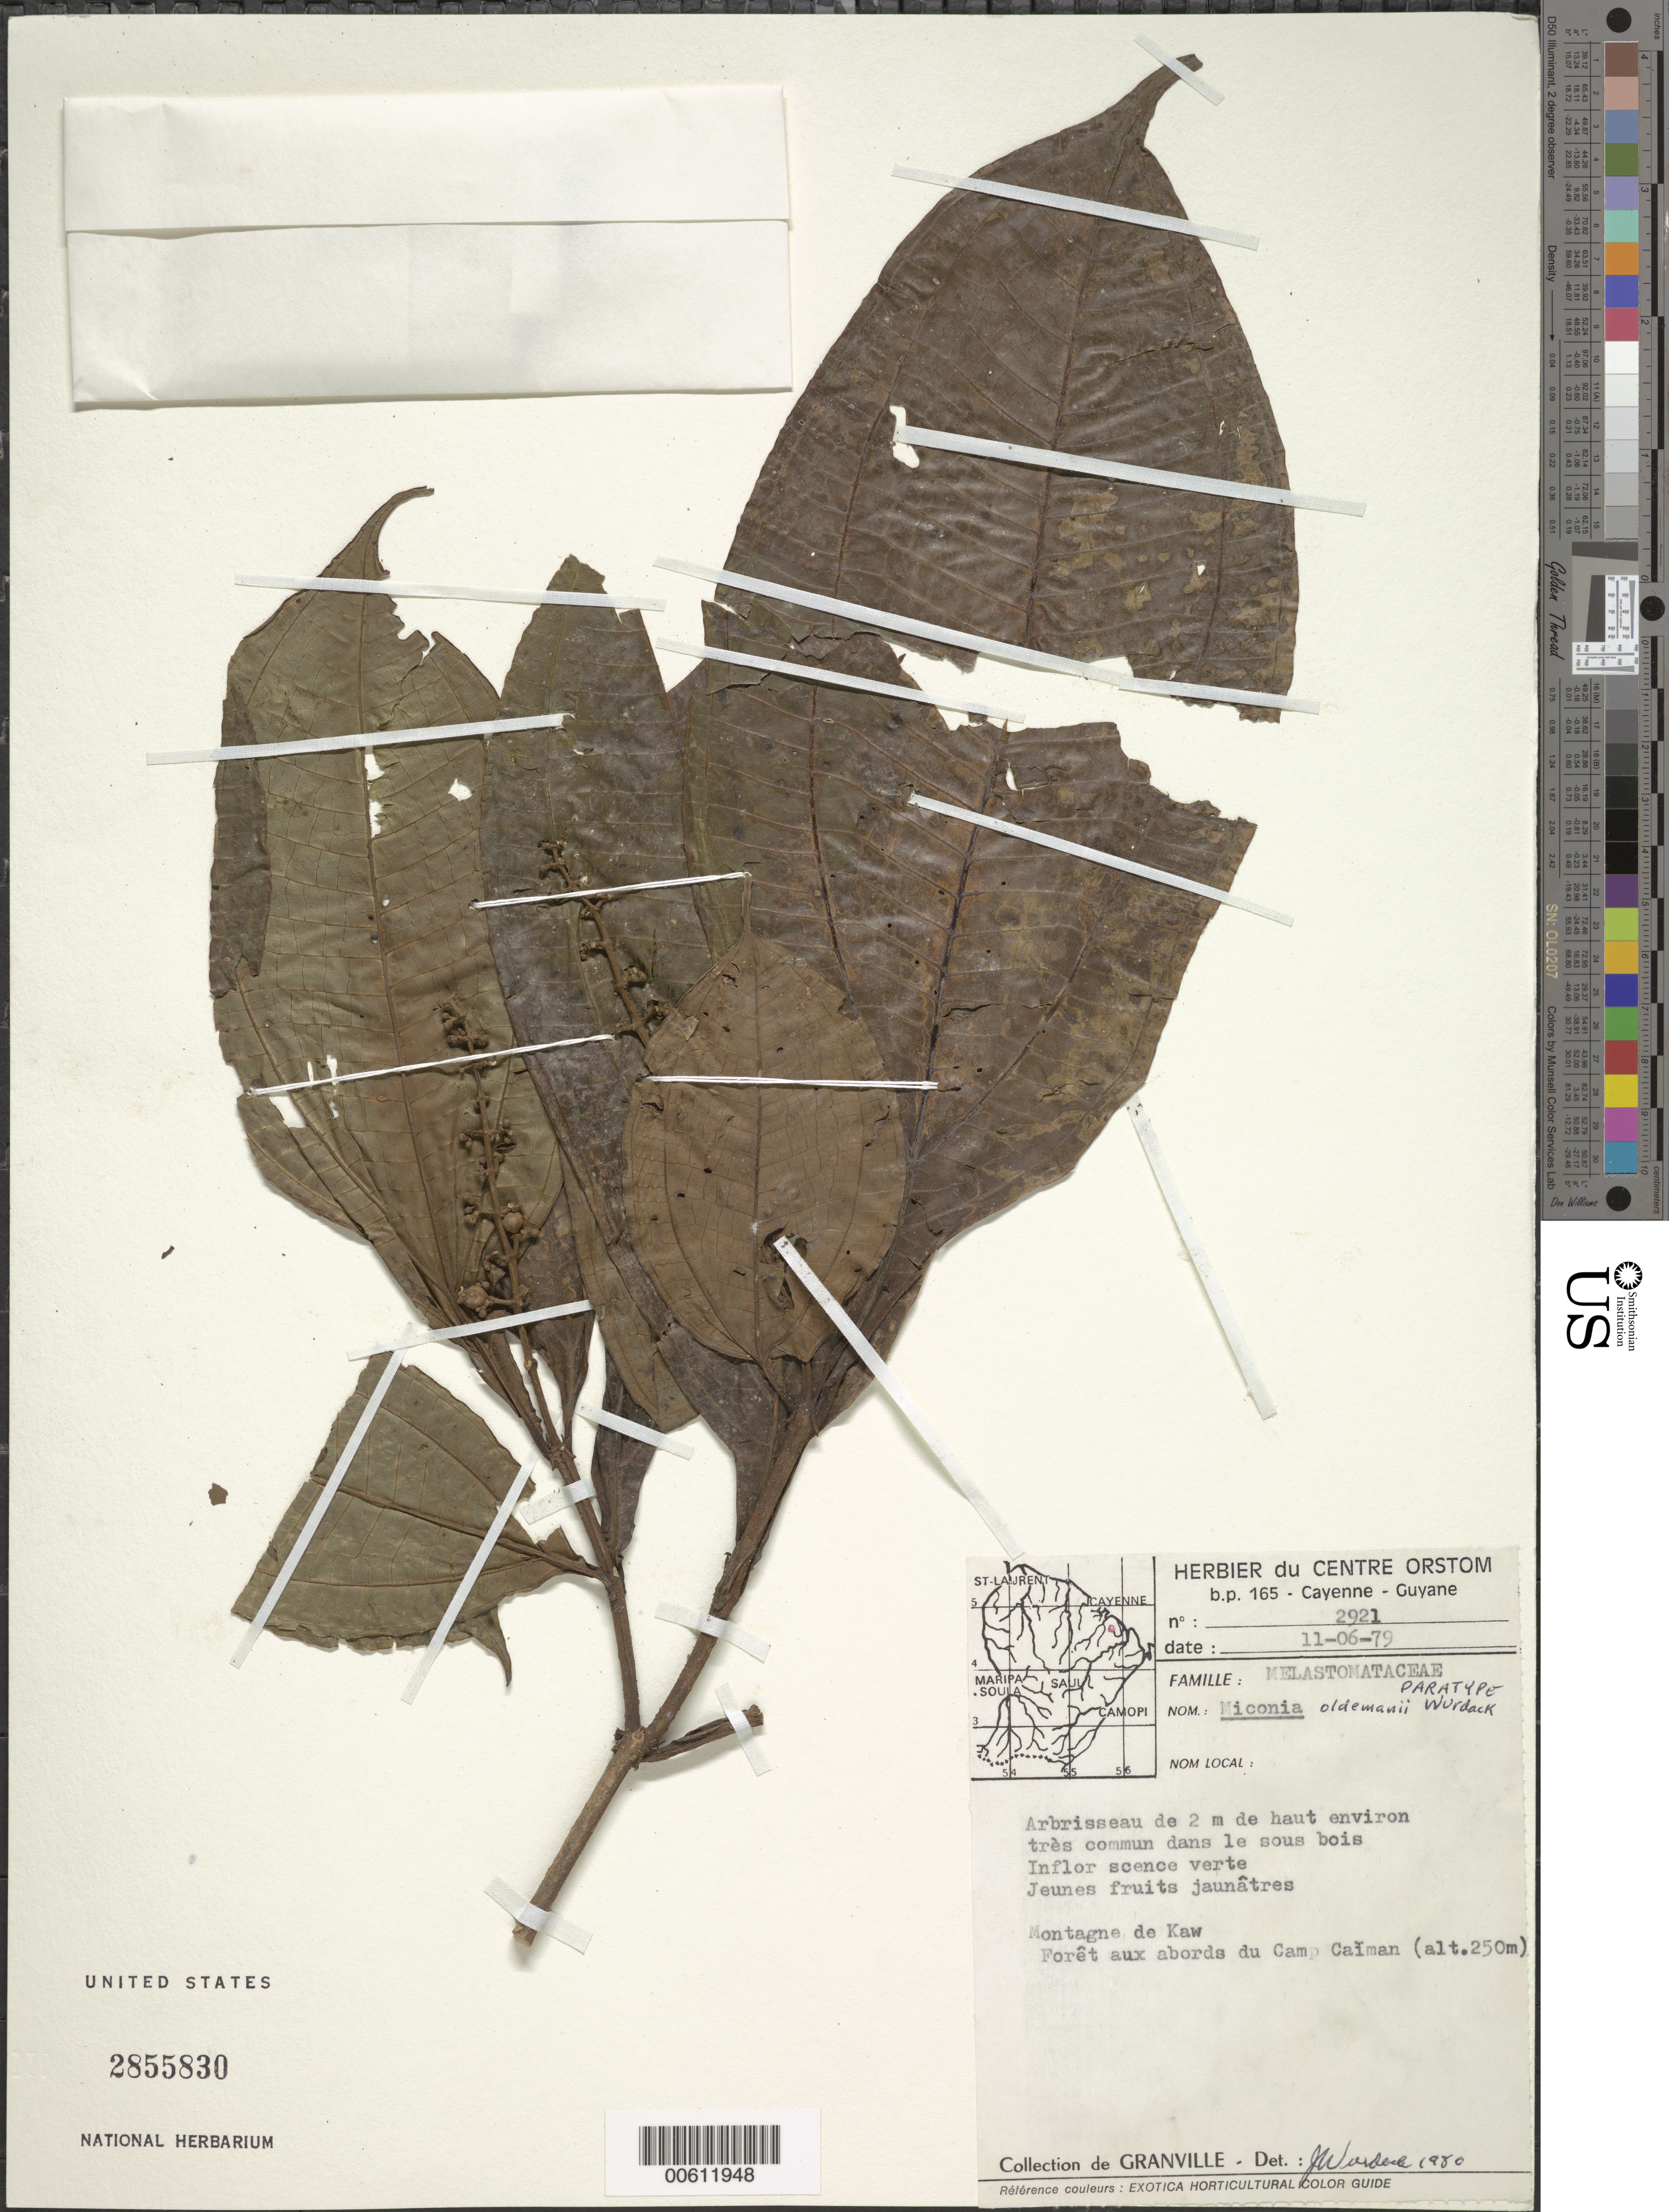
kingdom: Plantae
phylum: Tracheophyta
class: Magnoliopsida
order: Myrtales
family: Melastomataceae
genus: Miconia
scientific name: Miconia oldemanii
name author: Wurdack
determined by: Wurdack, John J., (US), US (UNITED STATES)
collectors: J.-J. de Granville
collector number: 2921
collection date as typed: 11-Jun-79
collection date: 1979-06-11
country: French Guiana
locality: Montagne de Kaw, Camp Caïman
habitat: Foret; sous bois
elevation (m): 250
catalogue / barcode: US 2855830